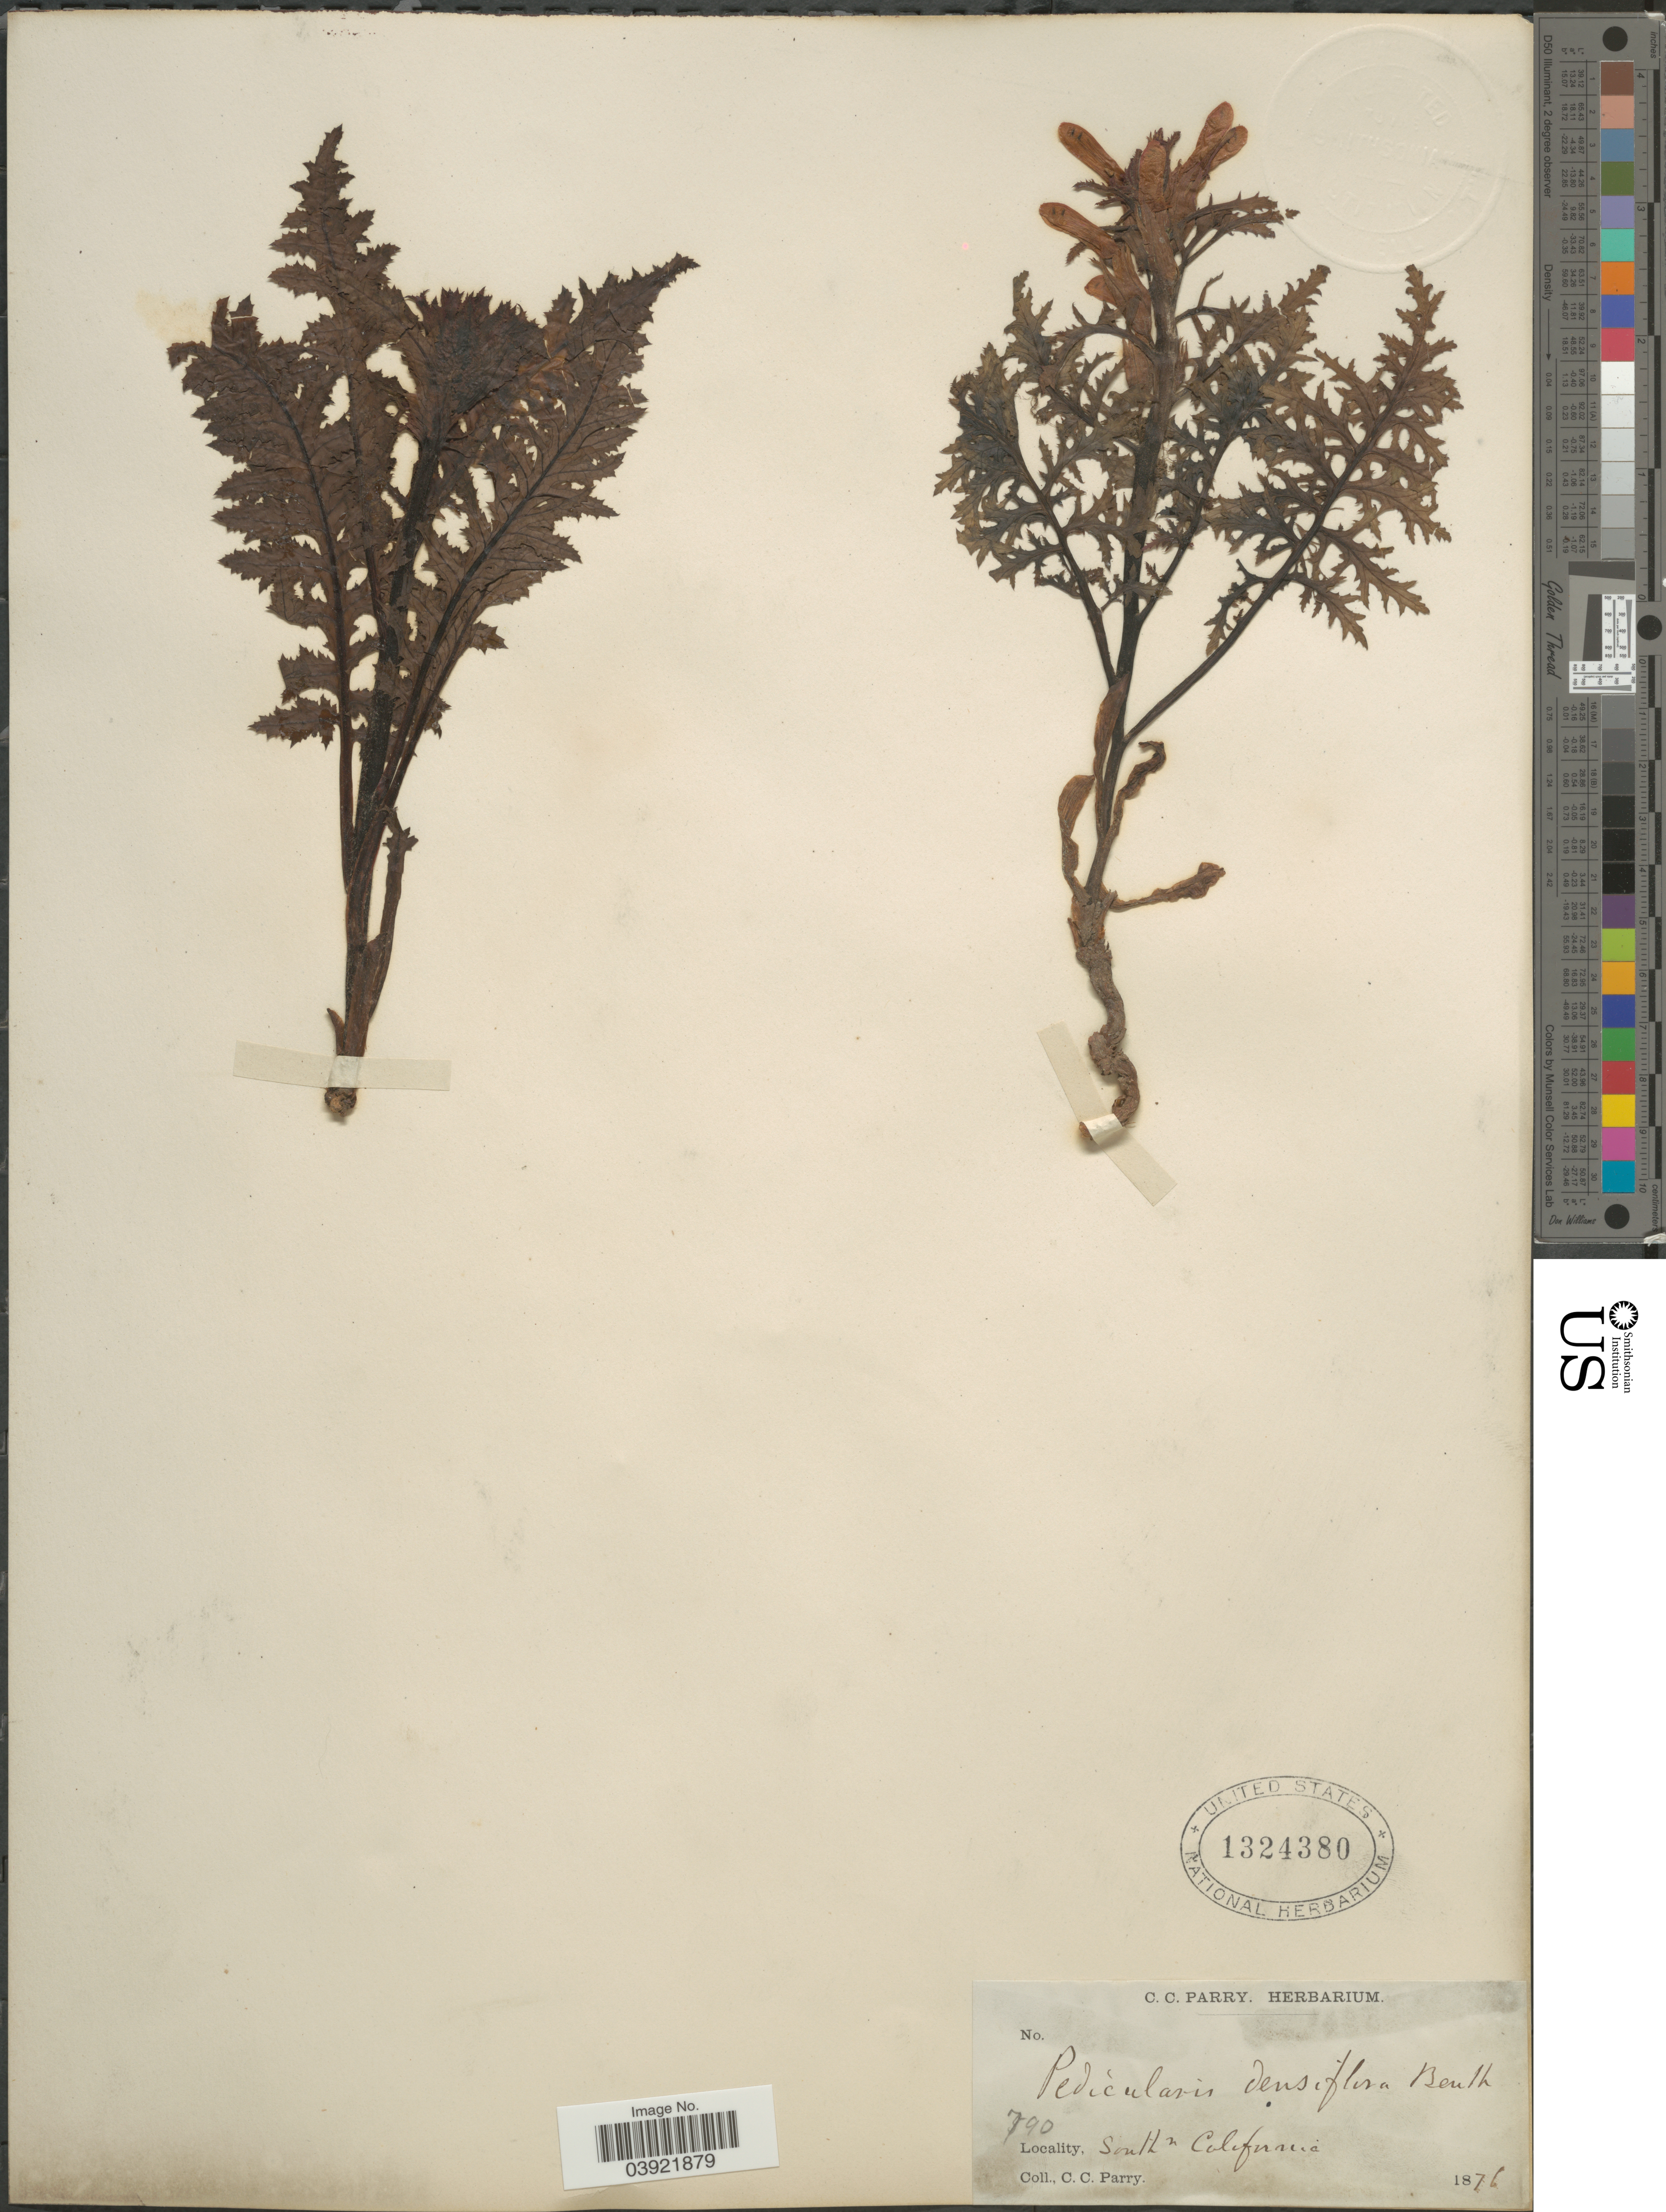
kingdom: Plantae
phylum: Tracheophyta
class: Magnoliopsida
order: Lamiales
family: Orobanchaceae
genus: Pedicularis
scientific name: Pedicularis densiflora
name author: Benth.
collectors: C. C. Parry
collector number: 790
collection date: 1876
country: United States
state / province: California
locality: South California.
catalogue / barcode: US 1324380